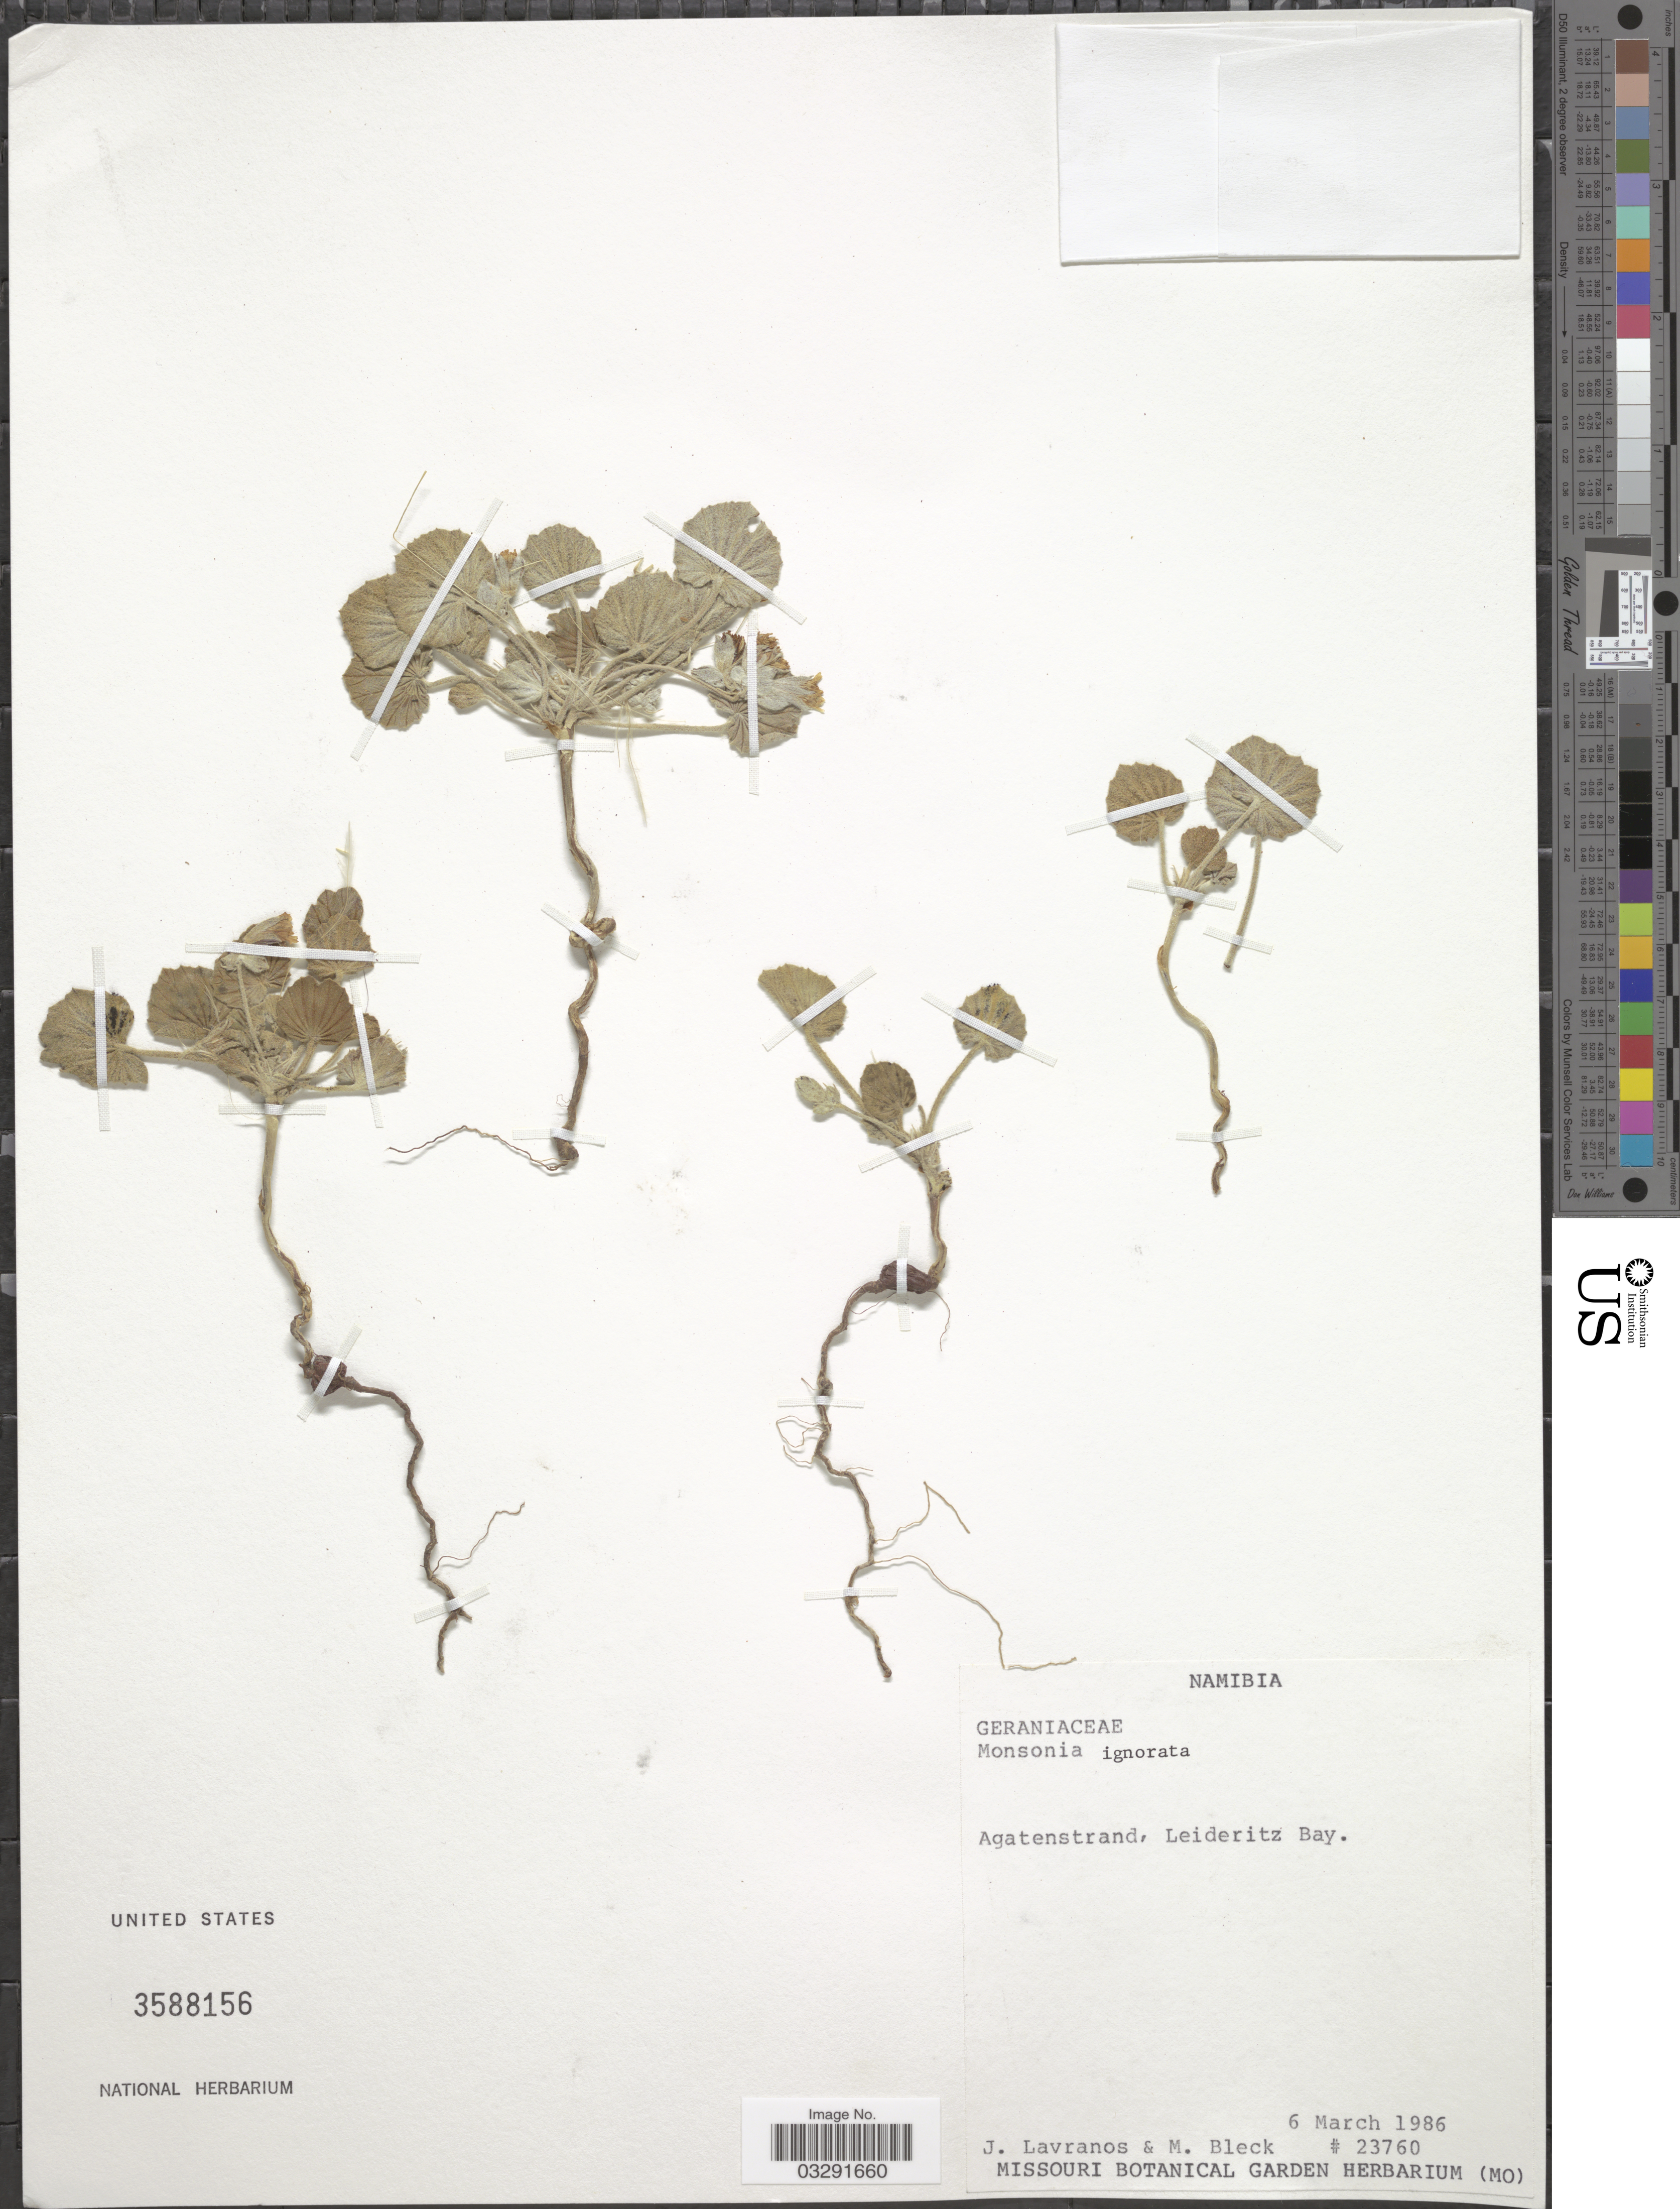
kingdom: Plantae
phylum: Tracheophyta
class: Magnoliopsida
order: Geraniales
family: Geraniaceae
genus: Monsonia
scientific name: Monsonia ignorata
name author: Merxm. & A. Schreib.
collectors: J. Lavranos & M. Bleck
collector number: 23760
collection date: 1986-03-06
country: Namibia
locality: Agatenstrand, Leideritz Bay.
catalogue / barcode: US 3588156